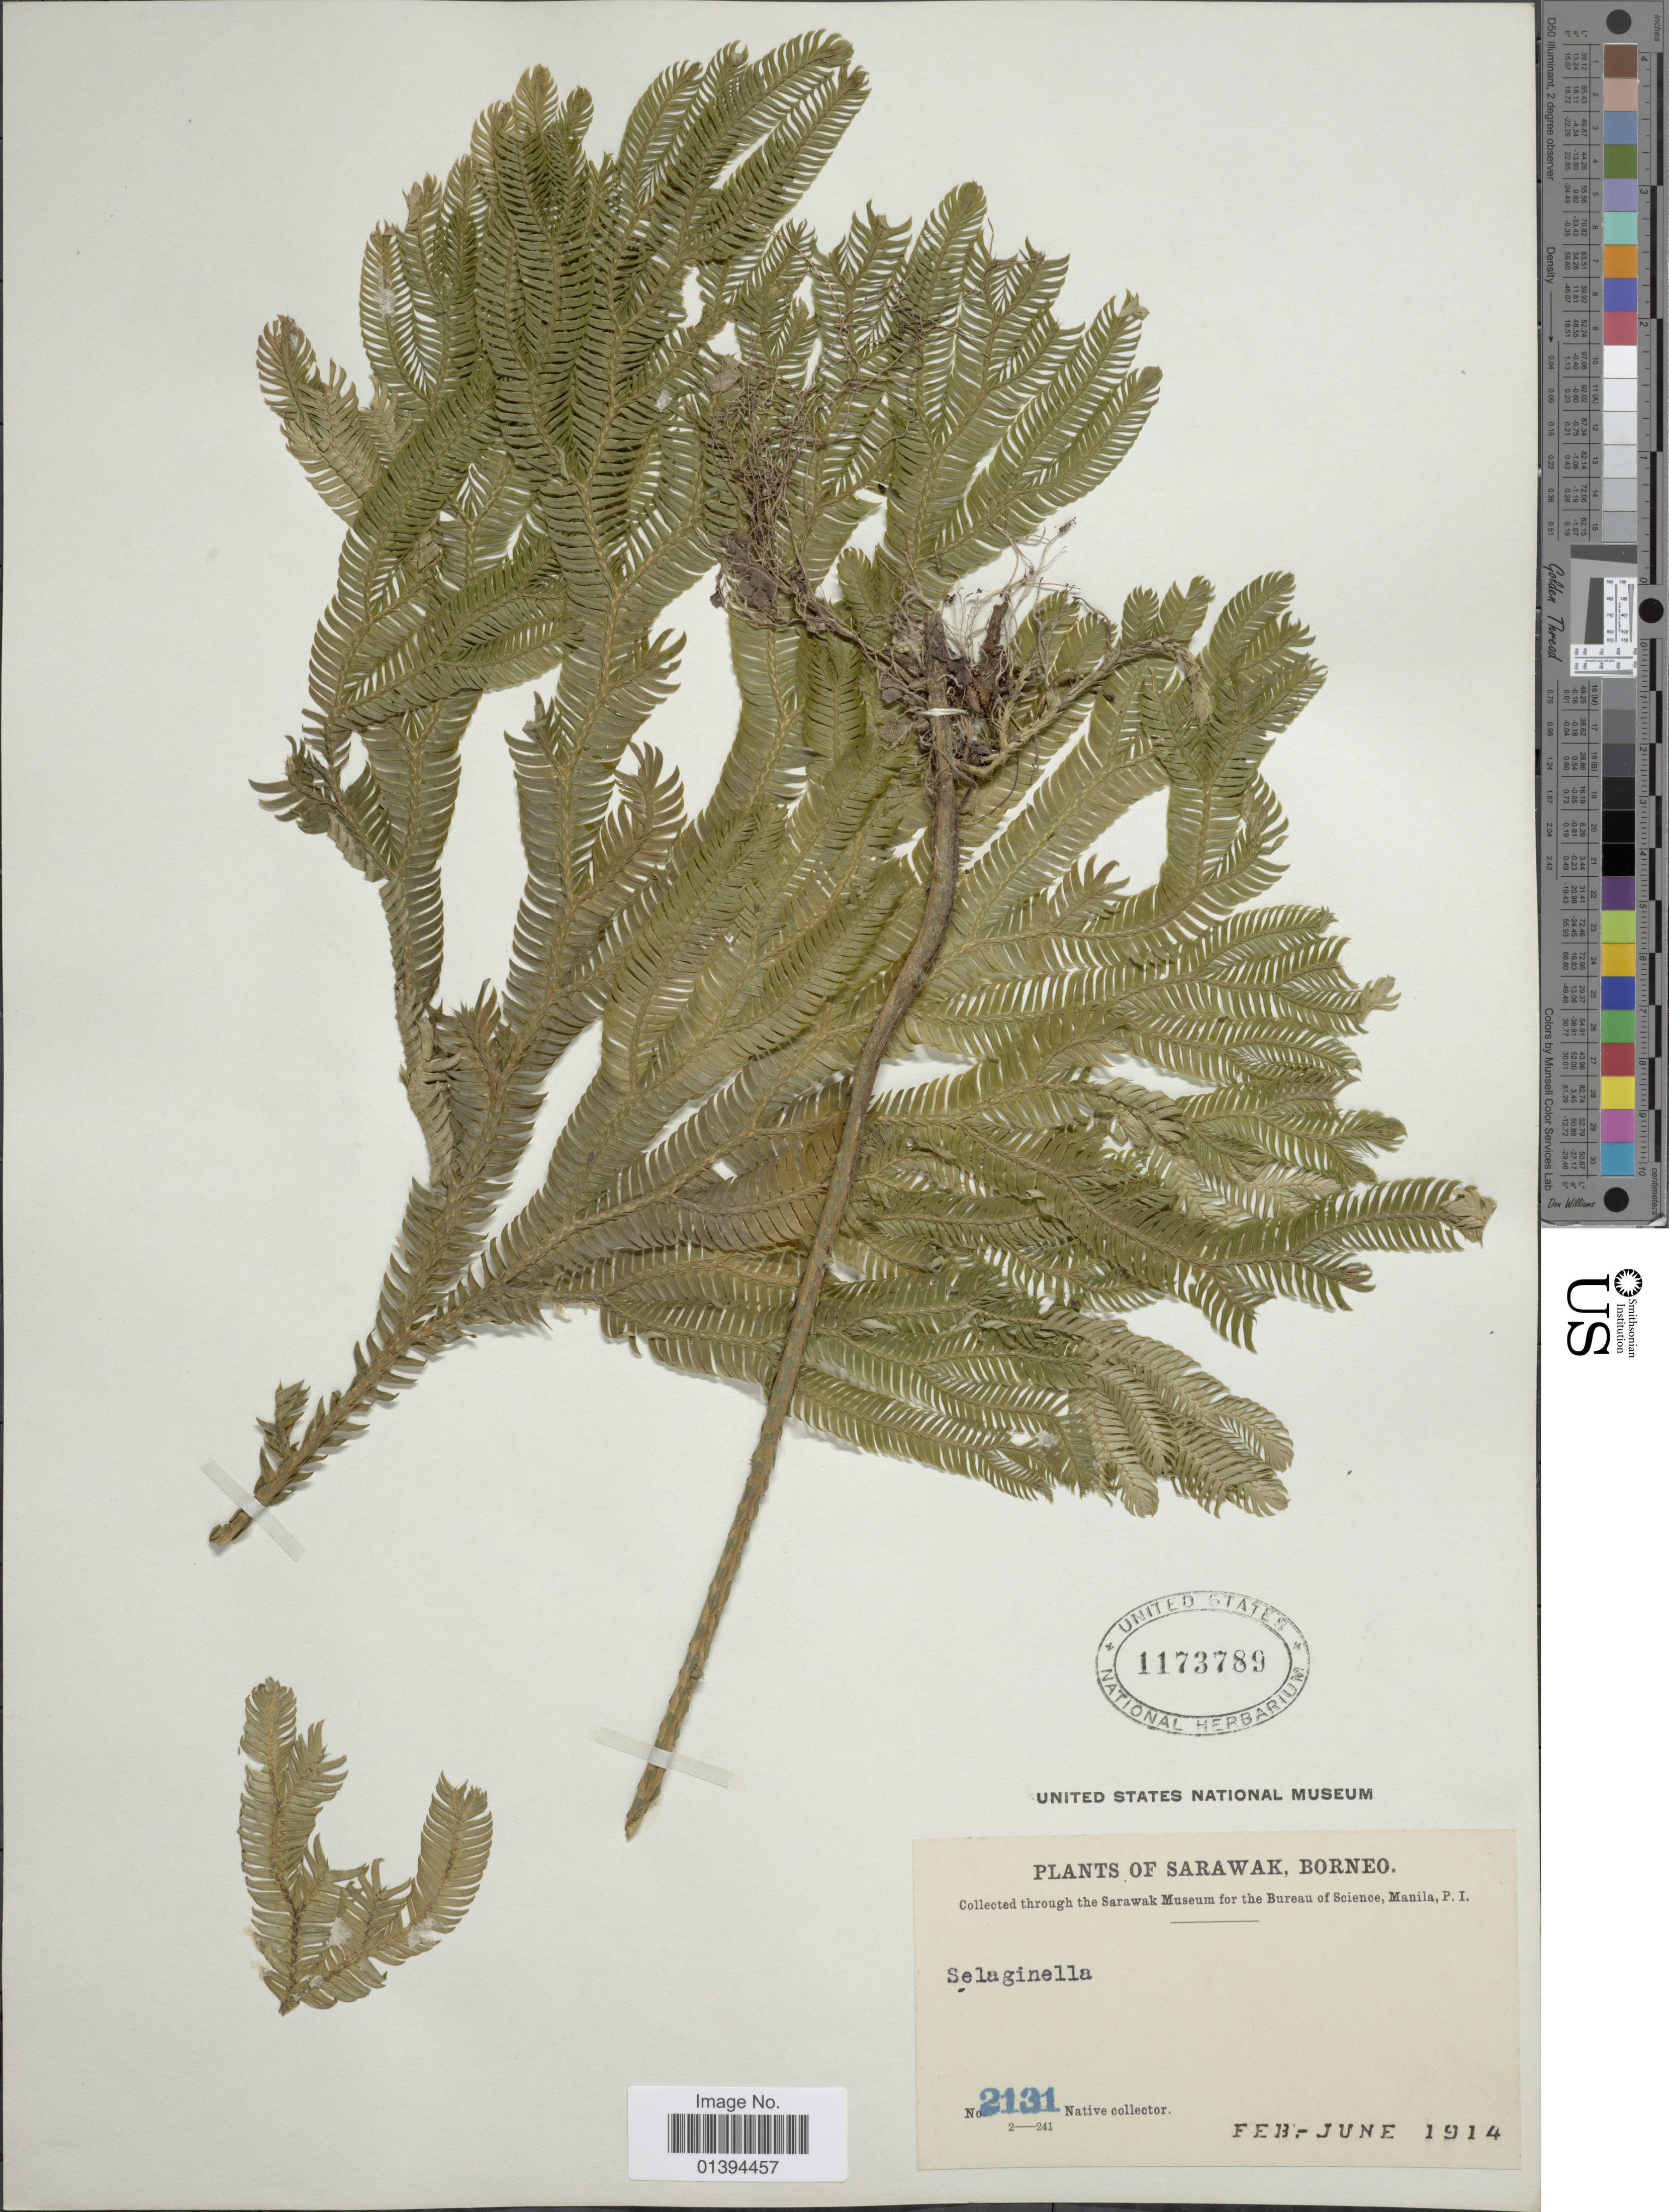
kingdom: Plantae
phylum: Tracheophyta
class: Lycopodiopsida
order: Selaginellales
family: Selaginellaceae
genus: Selaginella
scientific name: Selaginella sp.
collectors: Native collector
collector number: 2131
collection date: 1914-02/1914-06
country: Malaysia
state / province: Sarawak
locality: Borneo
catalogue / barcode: US 1173789